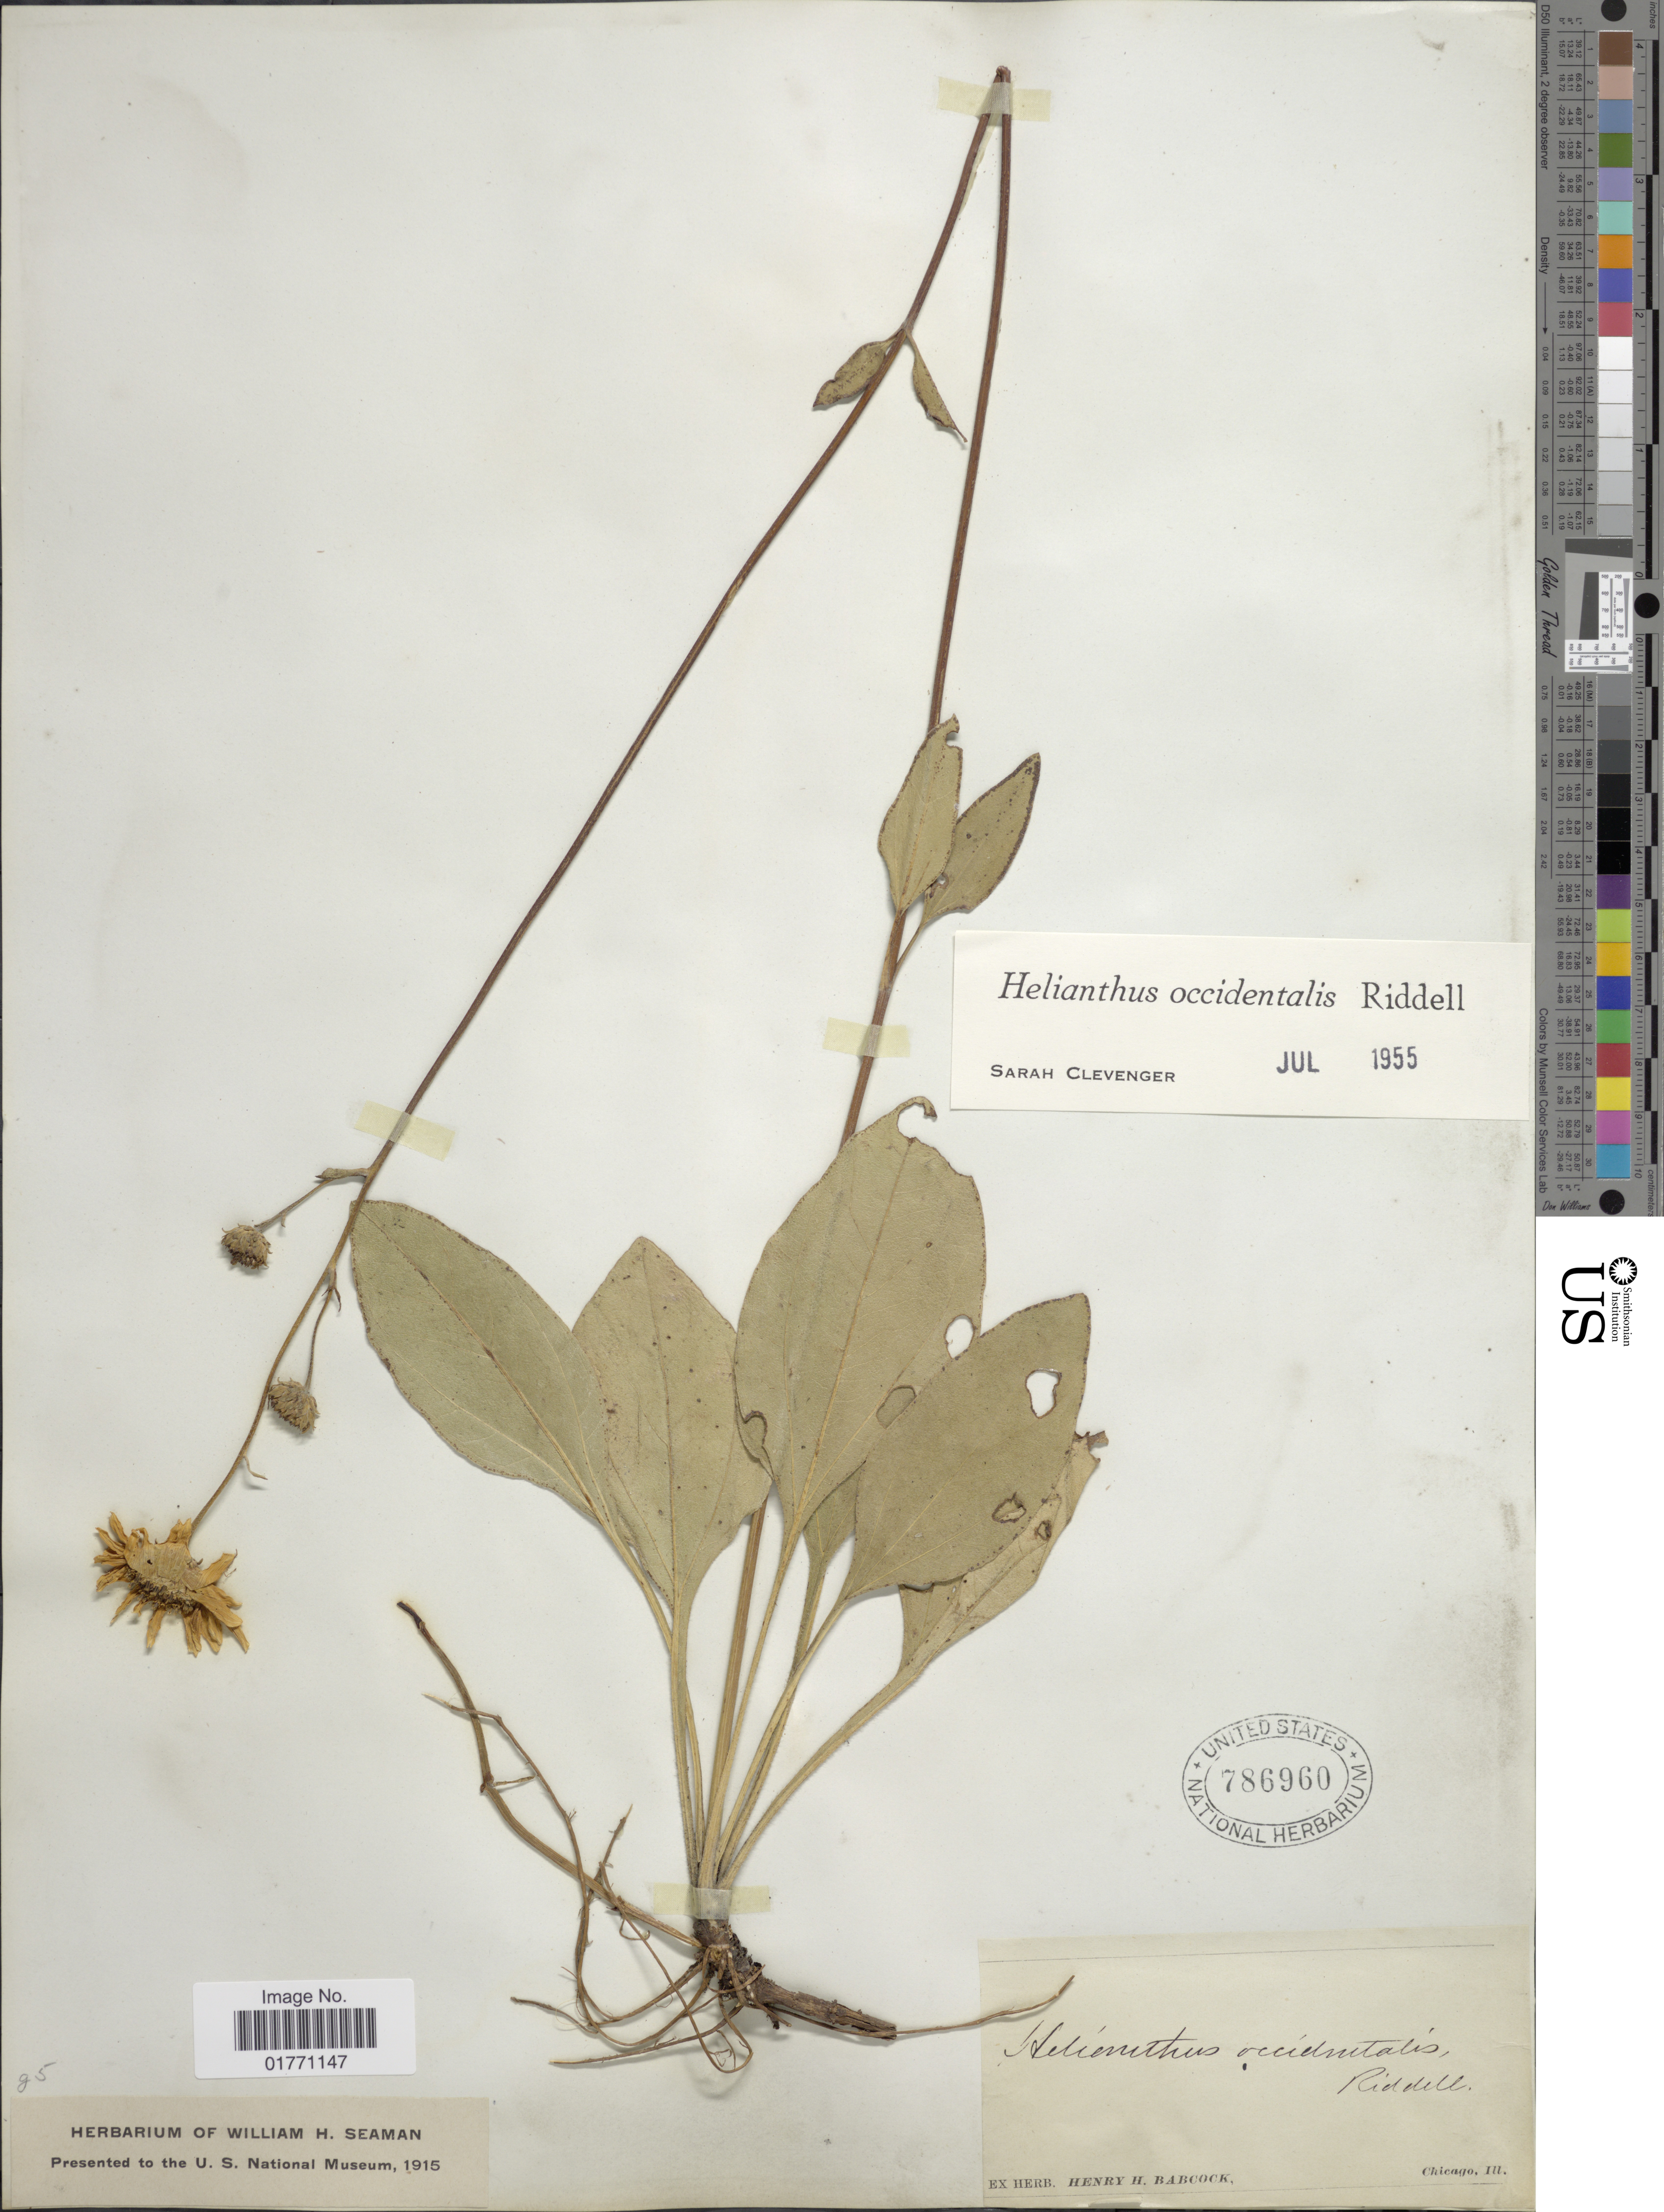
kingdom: Plantae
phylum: Tracheophyta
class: Magnoliopsida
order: Asterales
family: Asteraceae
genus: Helianthus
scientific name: Helianthus occidentalis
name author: Riddell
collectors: ex herb. Henry Homes Babcock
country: United States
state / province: Illinois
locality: Chicago.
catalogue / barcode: US 786960